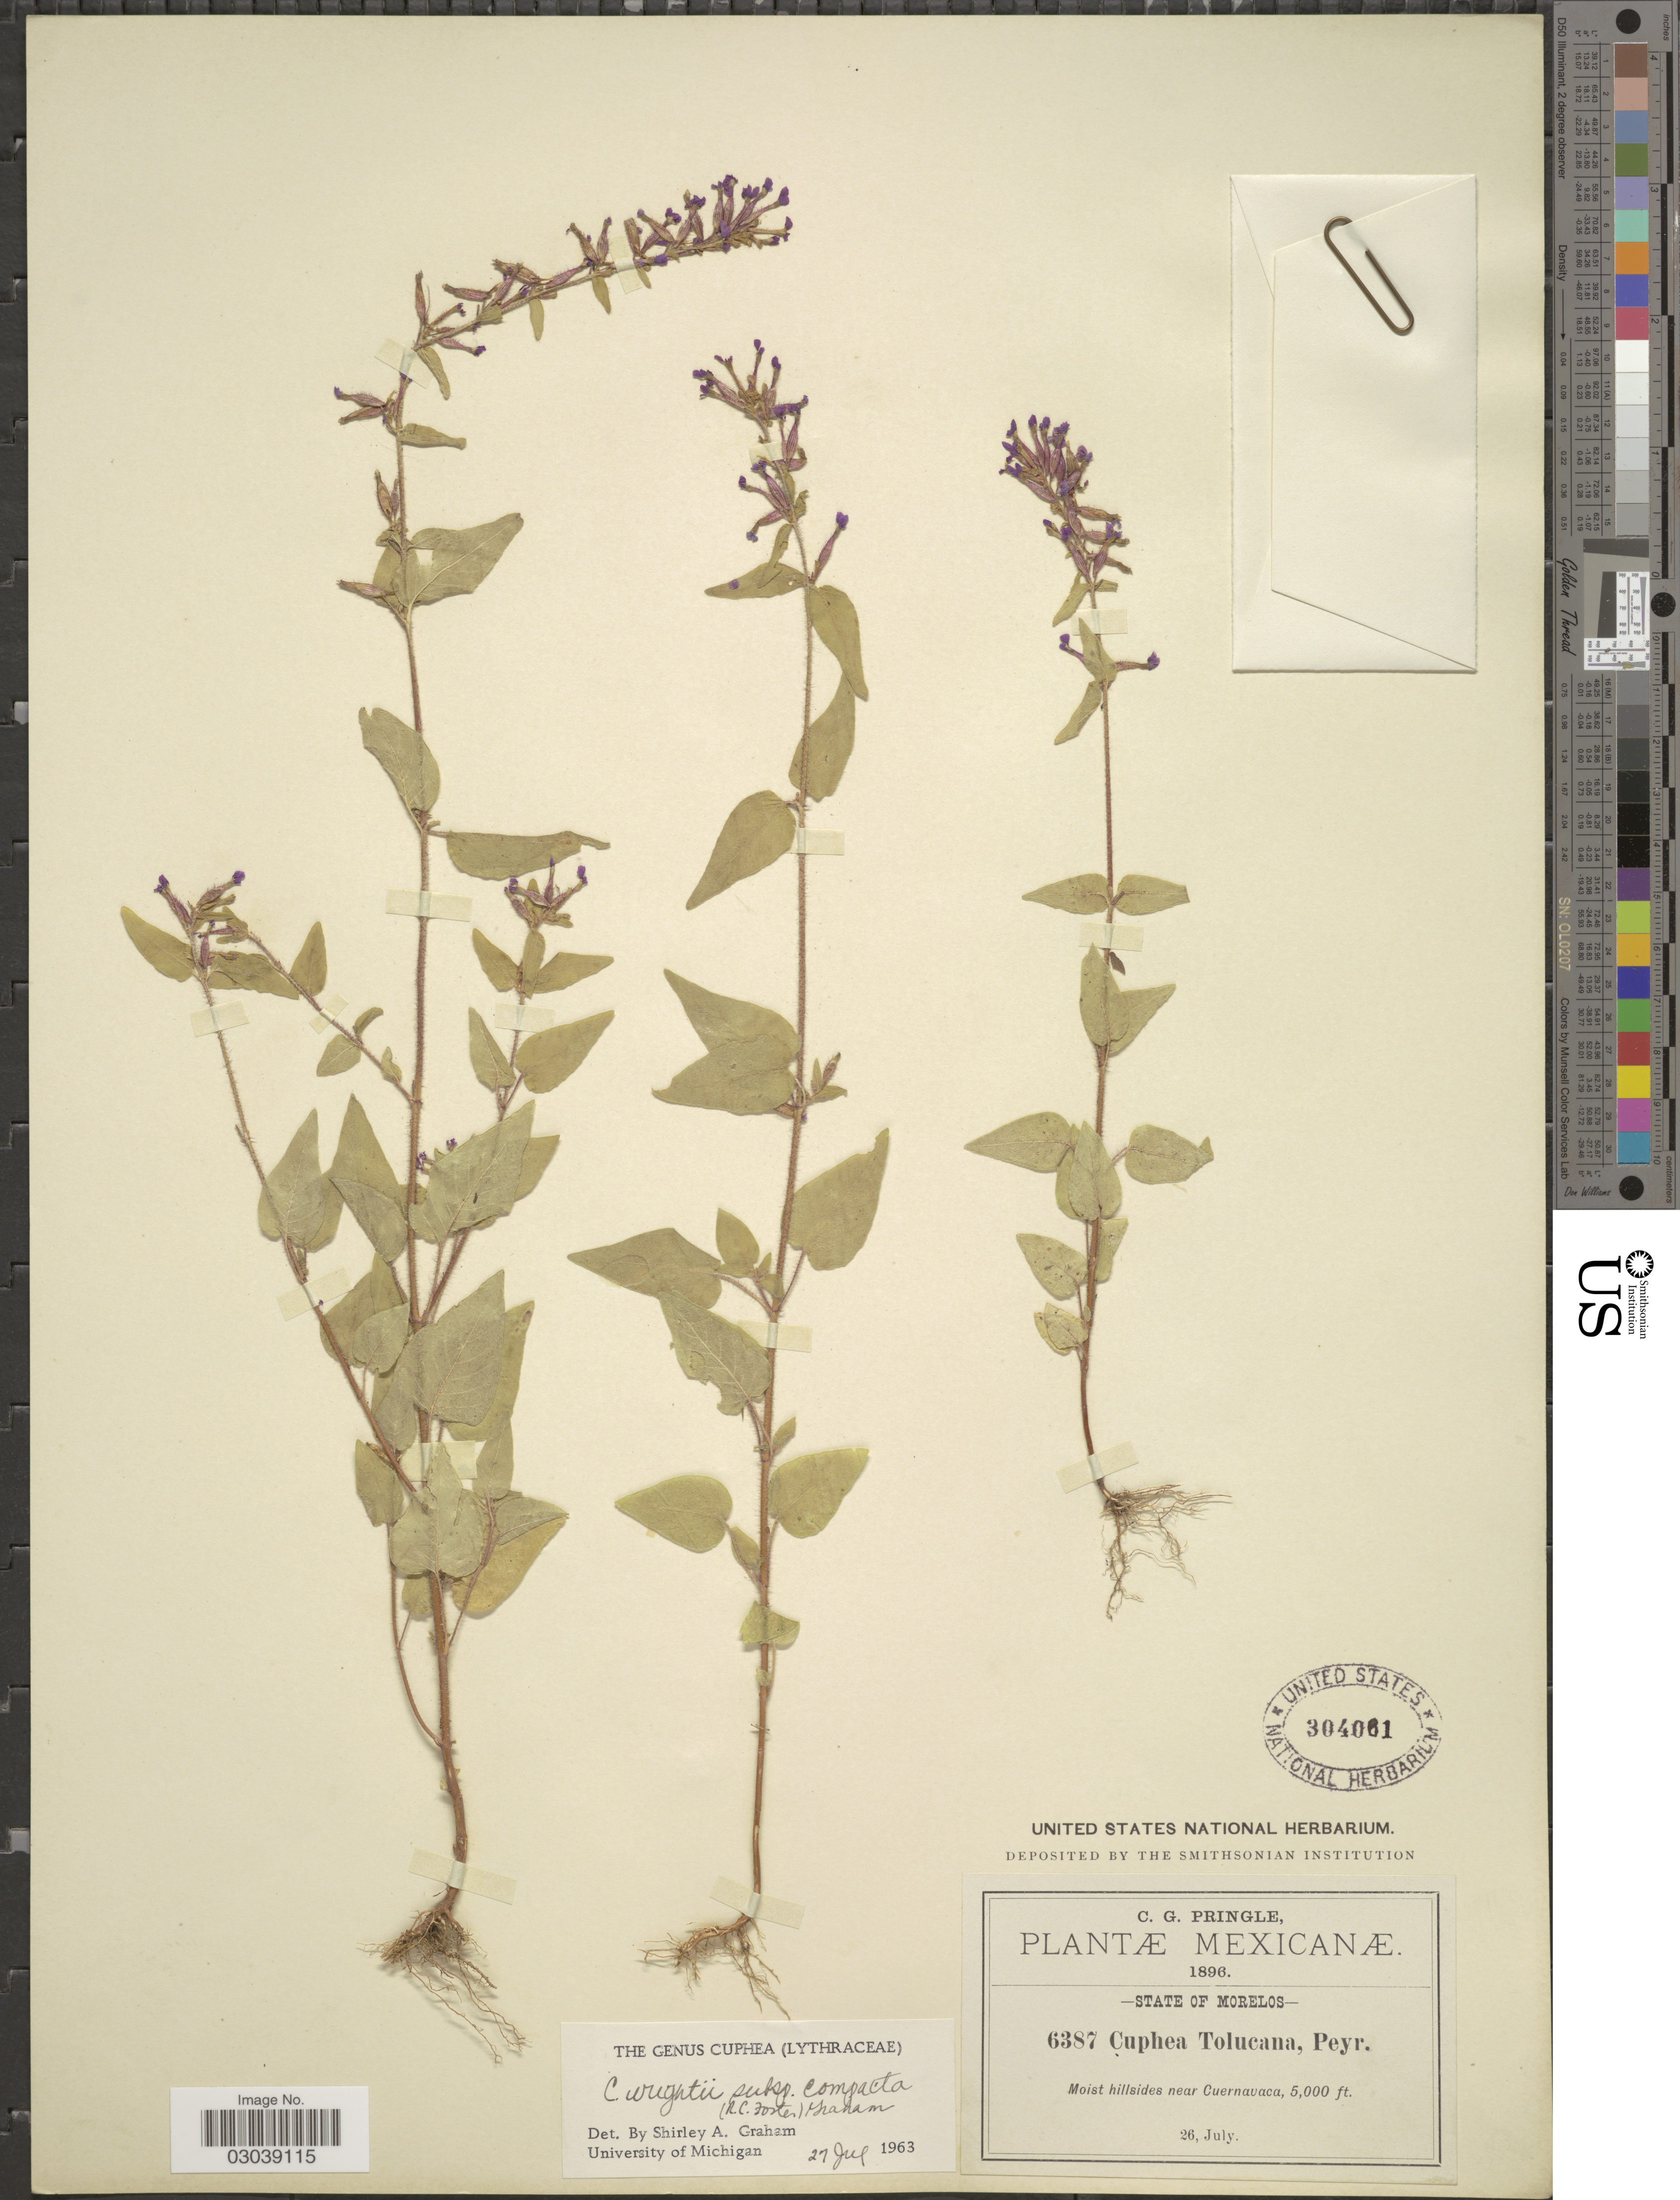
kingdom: Plantae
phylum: Tracheophyta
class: Magnoliopsida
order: Myrtales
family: Lythraceae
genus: Cuphea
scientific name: Cuphea wrightii subsp. compacta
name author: R.C. Foster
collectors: C. G. Pringle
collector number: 6387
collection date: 1896-07-26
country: Mexico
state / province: Morelos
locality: Moist hillsides near Cuernavaca.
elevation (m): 1524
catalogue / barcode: US 304061